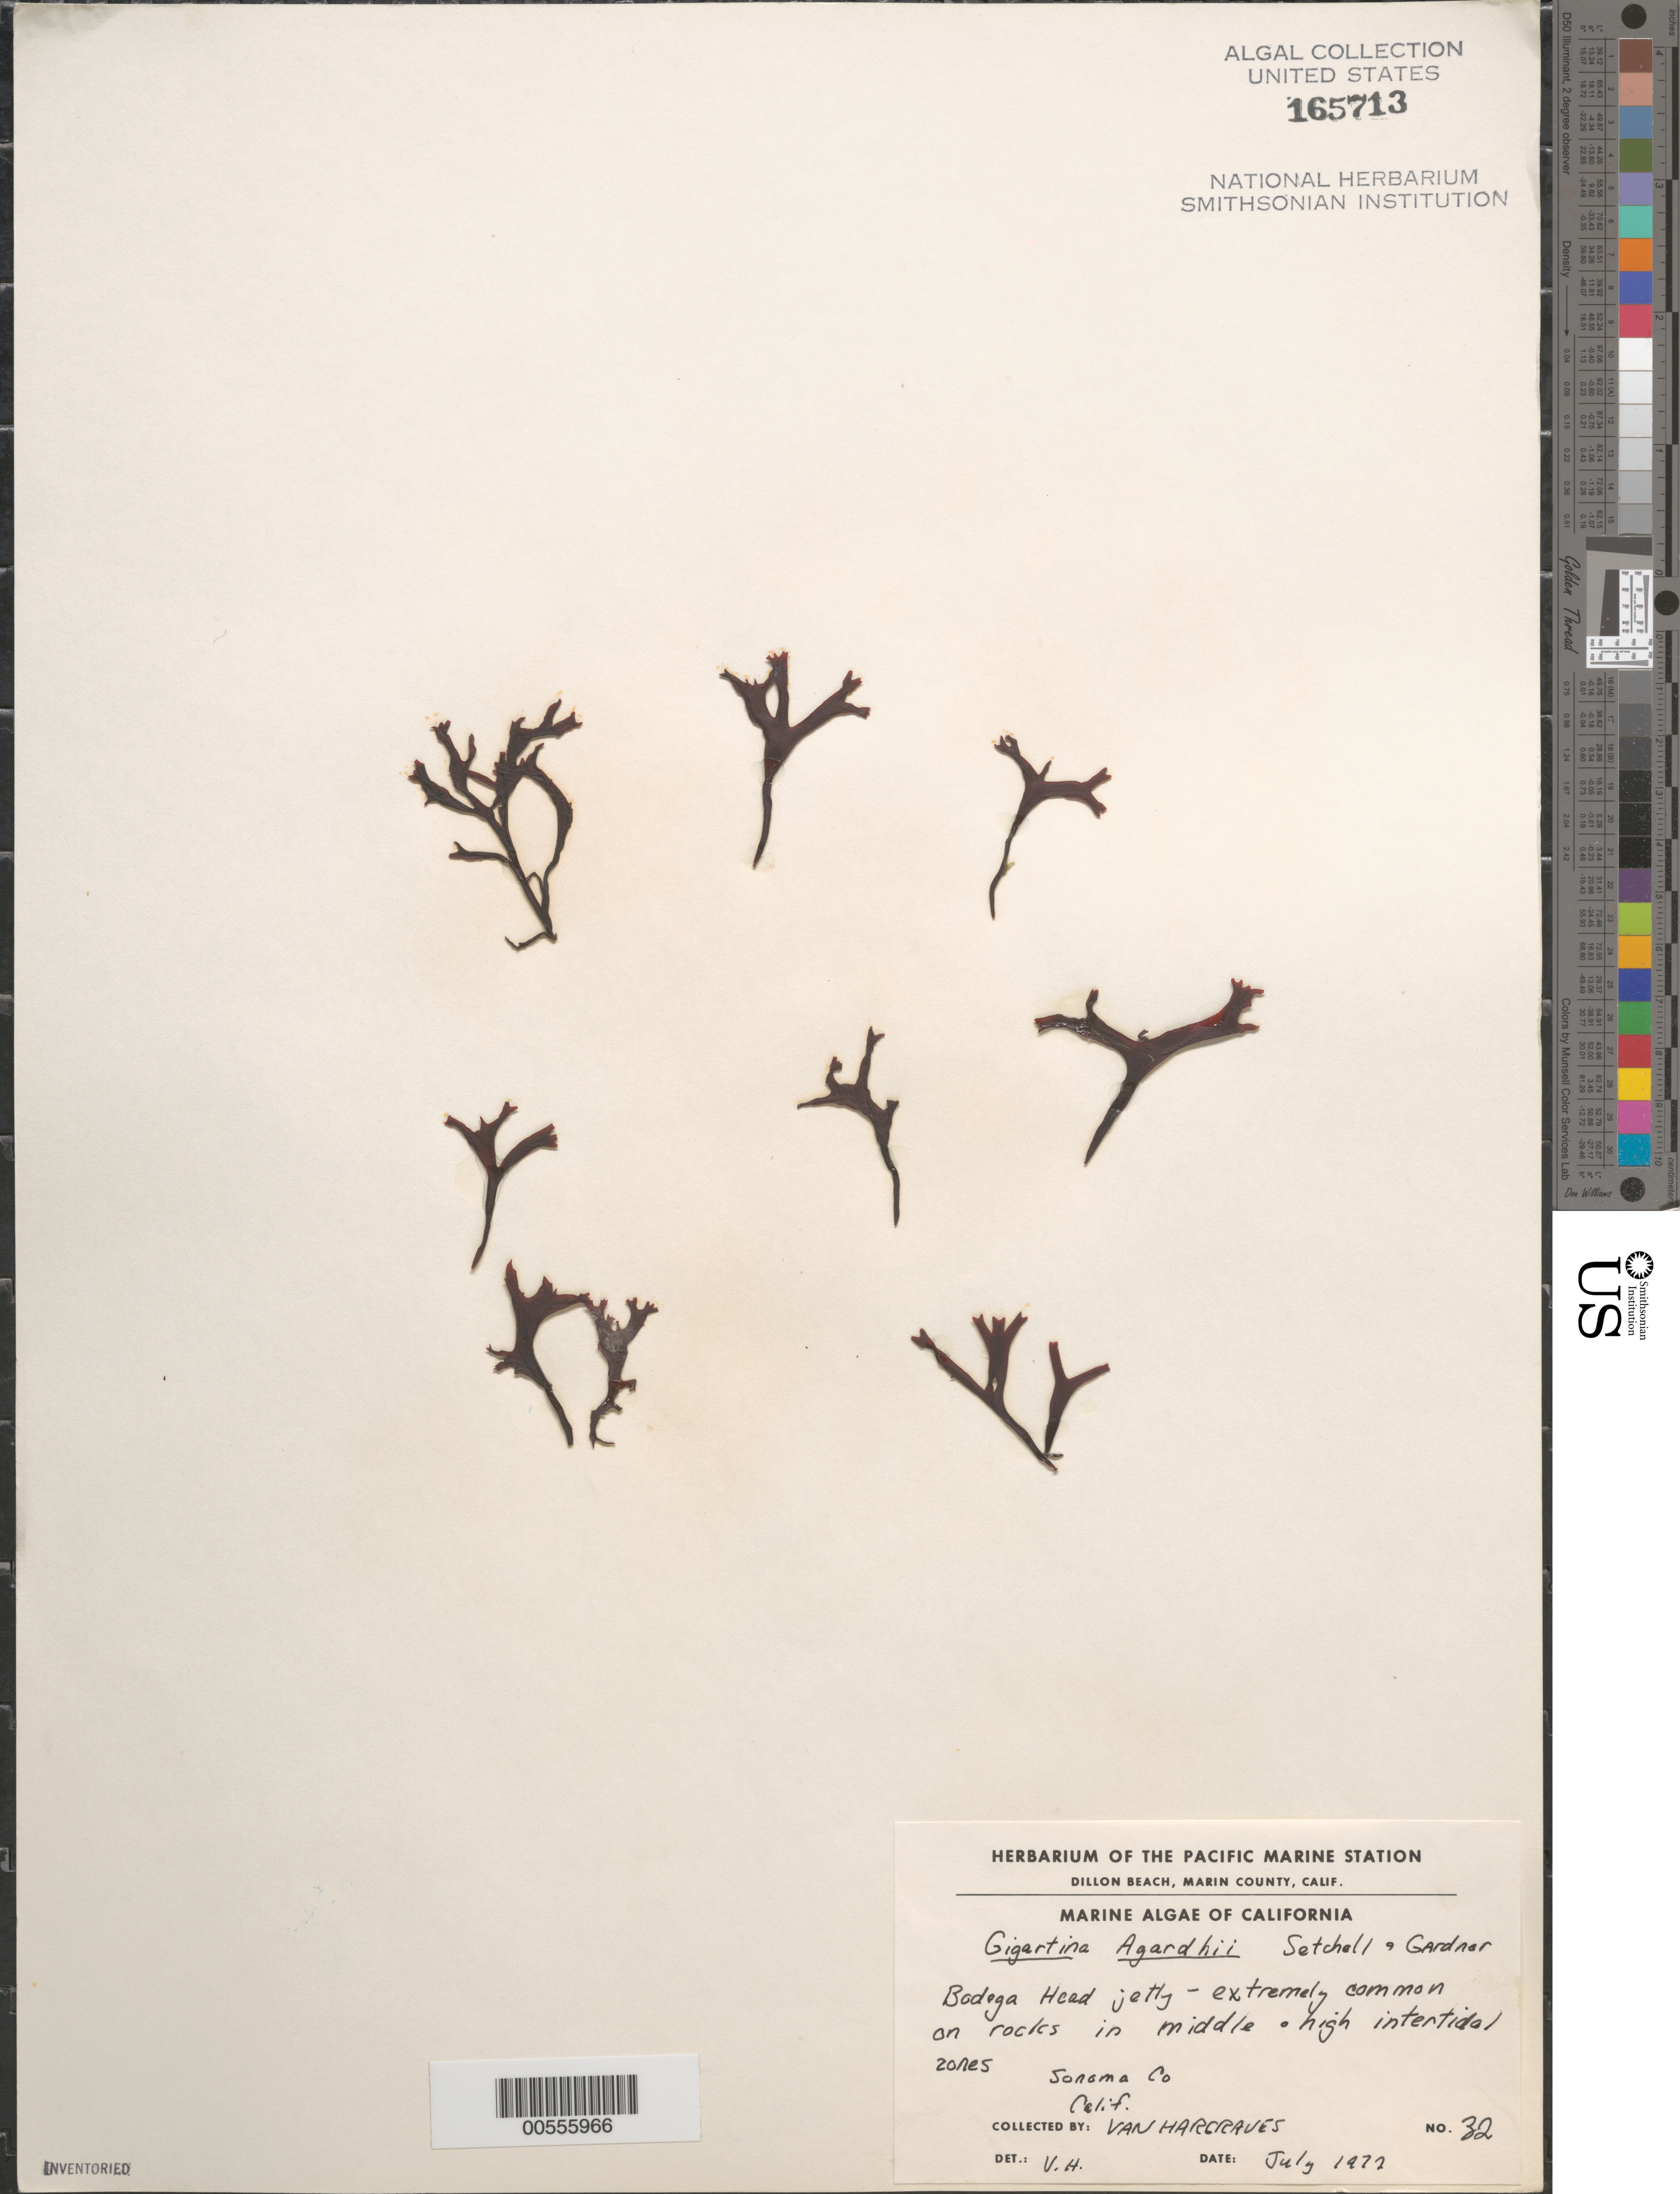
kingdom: Plantae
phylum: Rhodophyta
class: Florideophyceae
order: Gigartinales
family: Phyllophoraceae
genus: Mastocarpus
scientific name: Mastocarpus agardhii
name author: (Setchell & N.L. Gardner) S.C. Lindstrom et al.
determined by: Algae name updating Project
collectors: V. Hargraves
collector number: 32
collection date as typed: Jul 1972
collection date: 1972-07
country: United States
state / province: California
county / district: Sonoma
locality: Bodega Head jetty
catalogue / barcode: US 165713